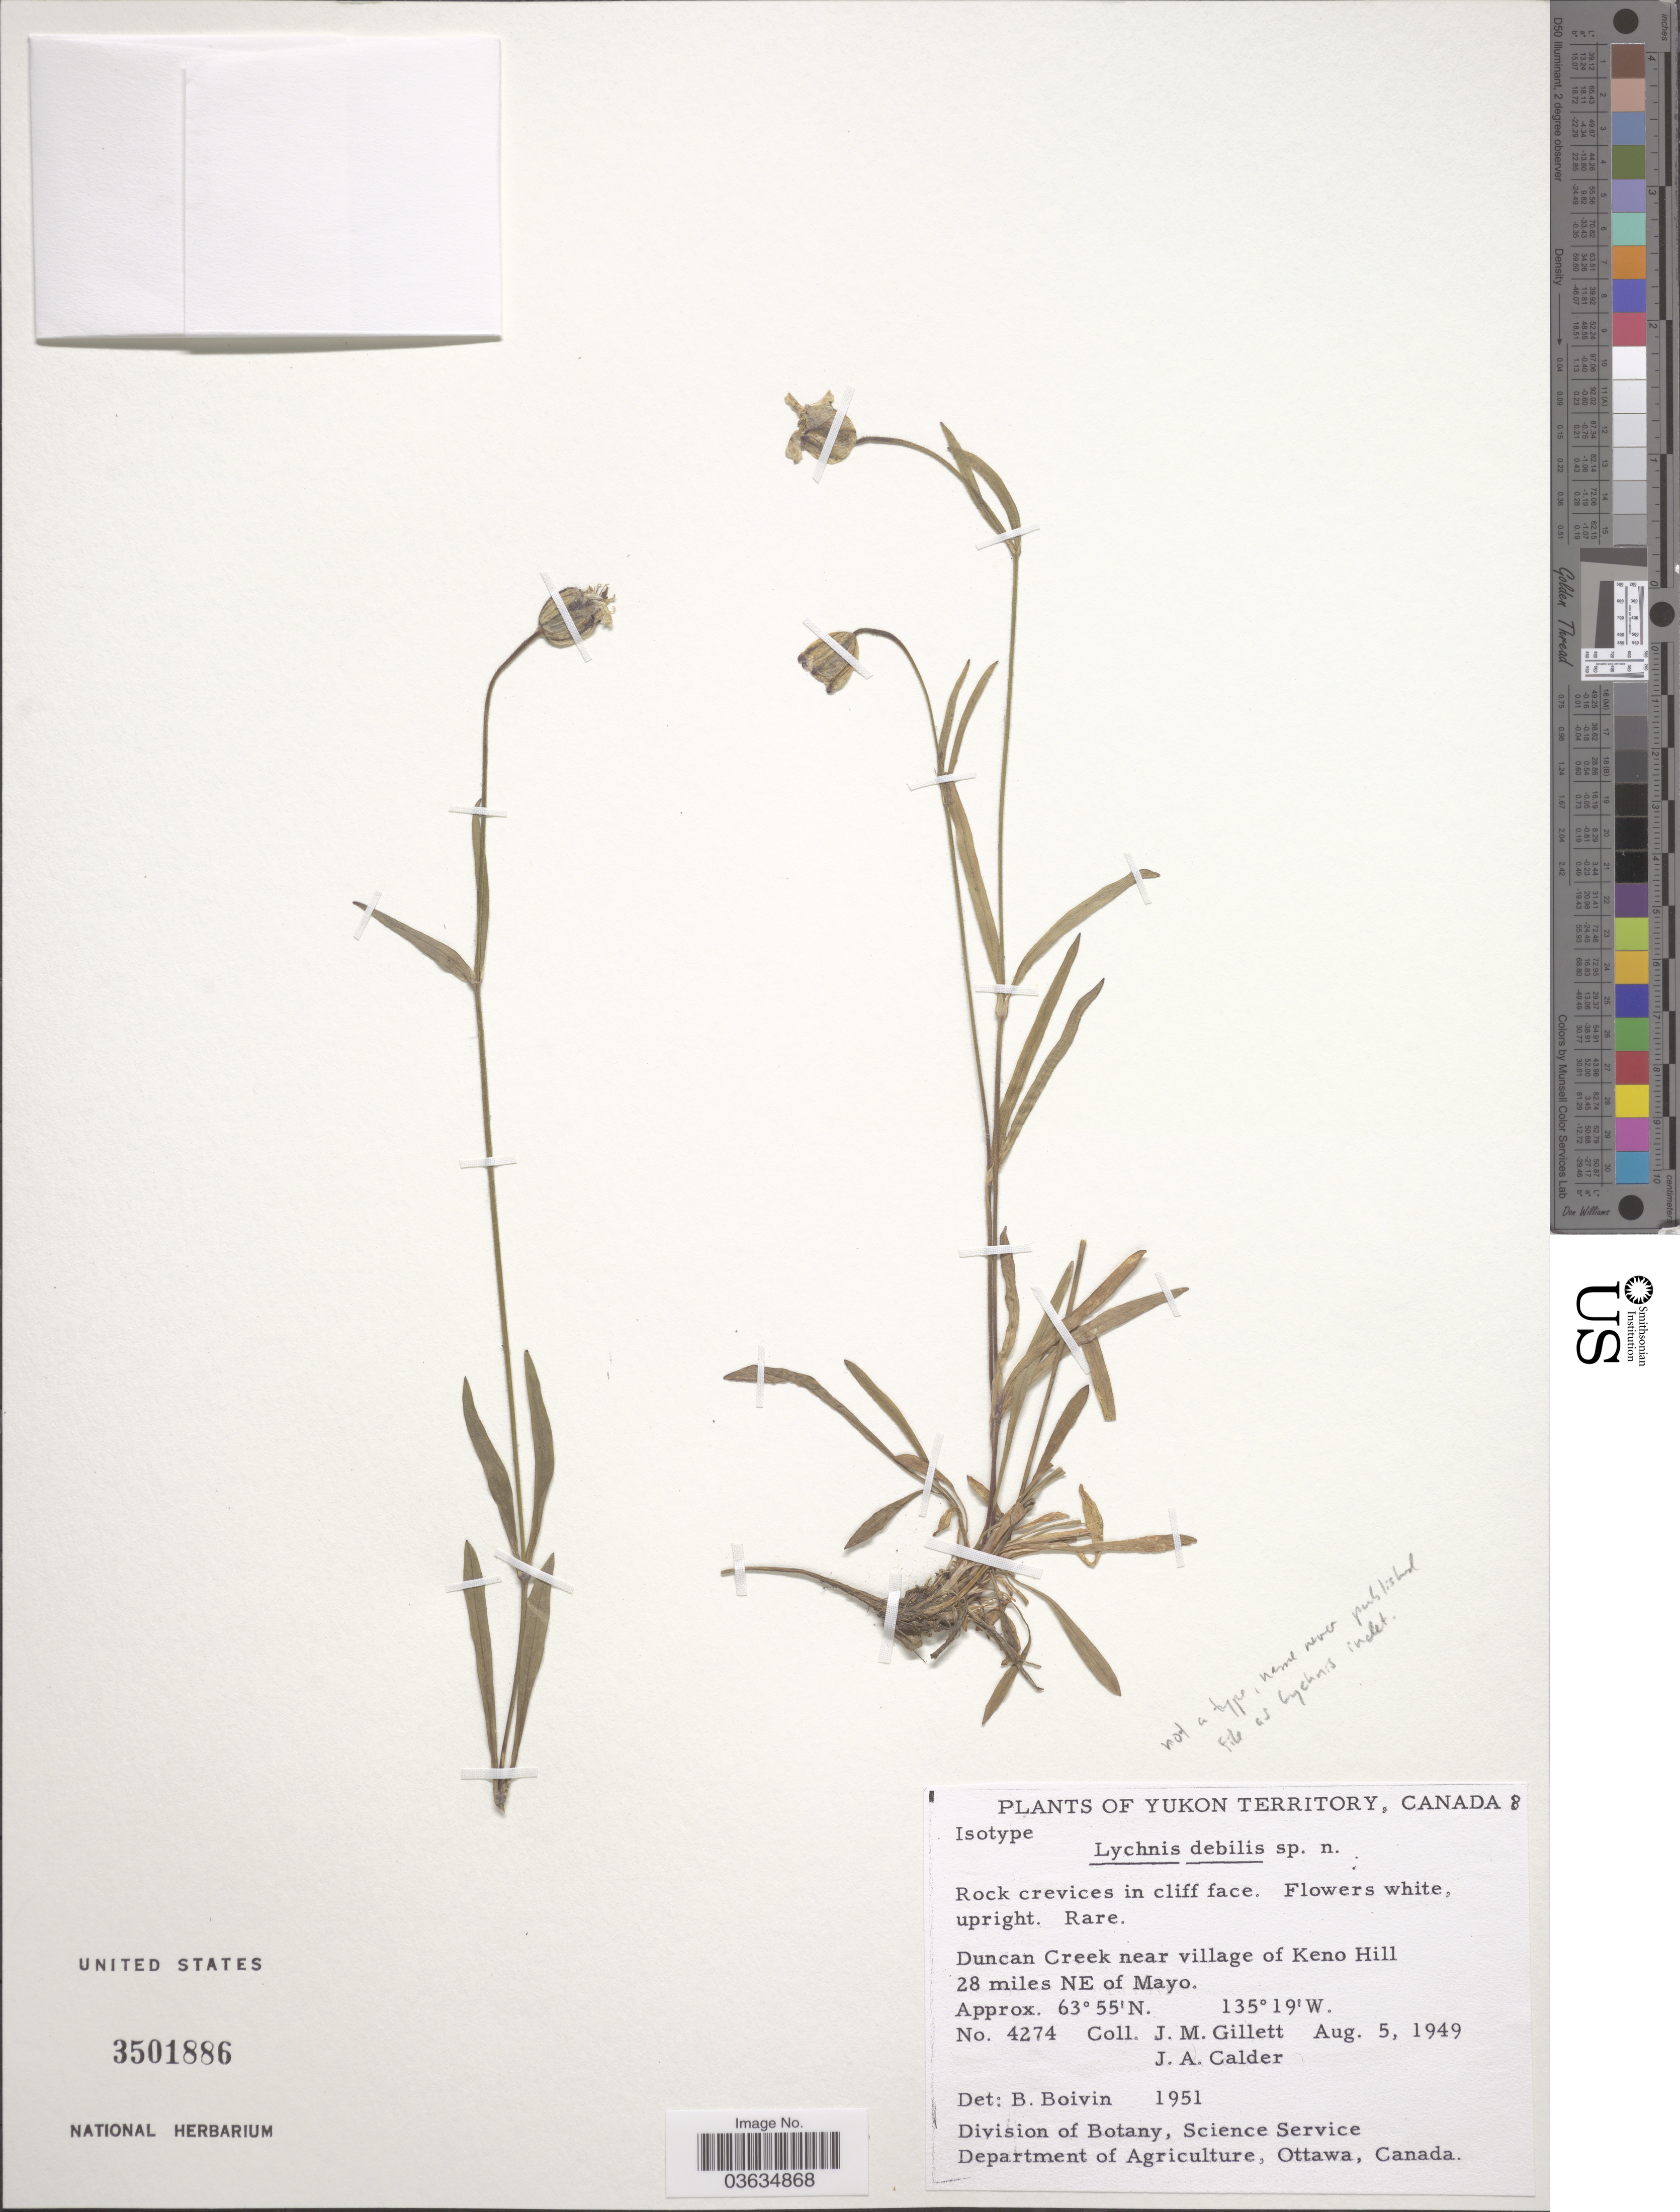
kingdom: Plantae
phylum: Tracheophyta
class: Magnoliopsida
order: Caryophyllales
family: Caryophyllaceae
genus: Silene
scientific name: Silene involucrata subsp. involucrata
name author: (Cham. & Schltdl.) Bocquet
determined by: Morton, J. K.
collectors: J. M. Gillett & J. A. Calder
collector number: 4274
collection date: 1949-08-05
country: Canada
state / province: Yukon Territory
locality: Duncan Creek near village of Keno Hill 28 miles NE of Mayo.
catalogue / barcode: US 3501886